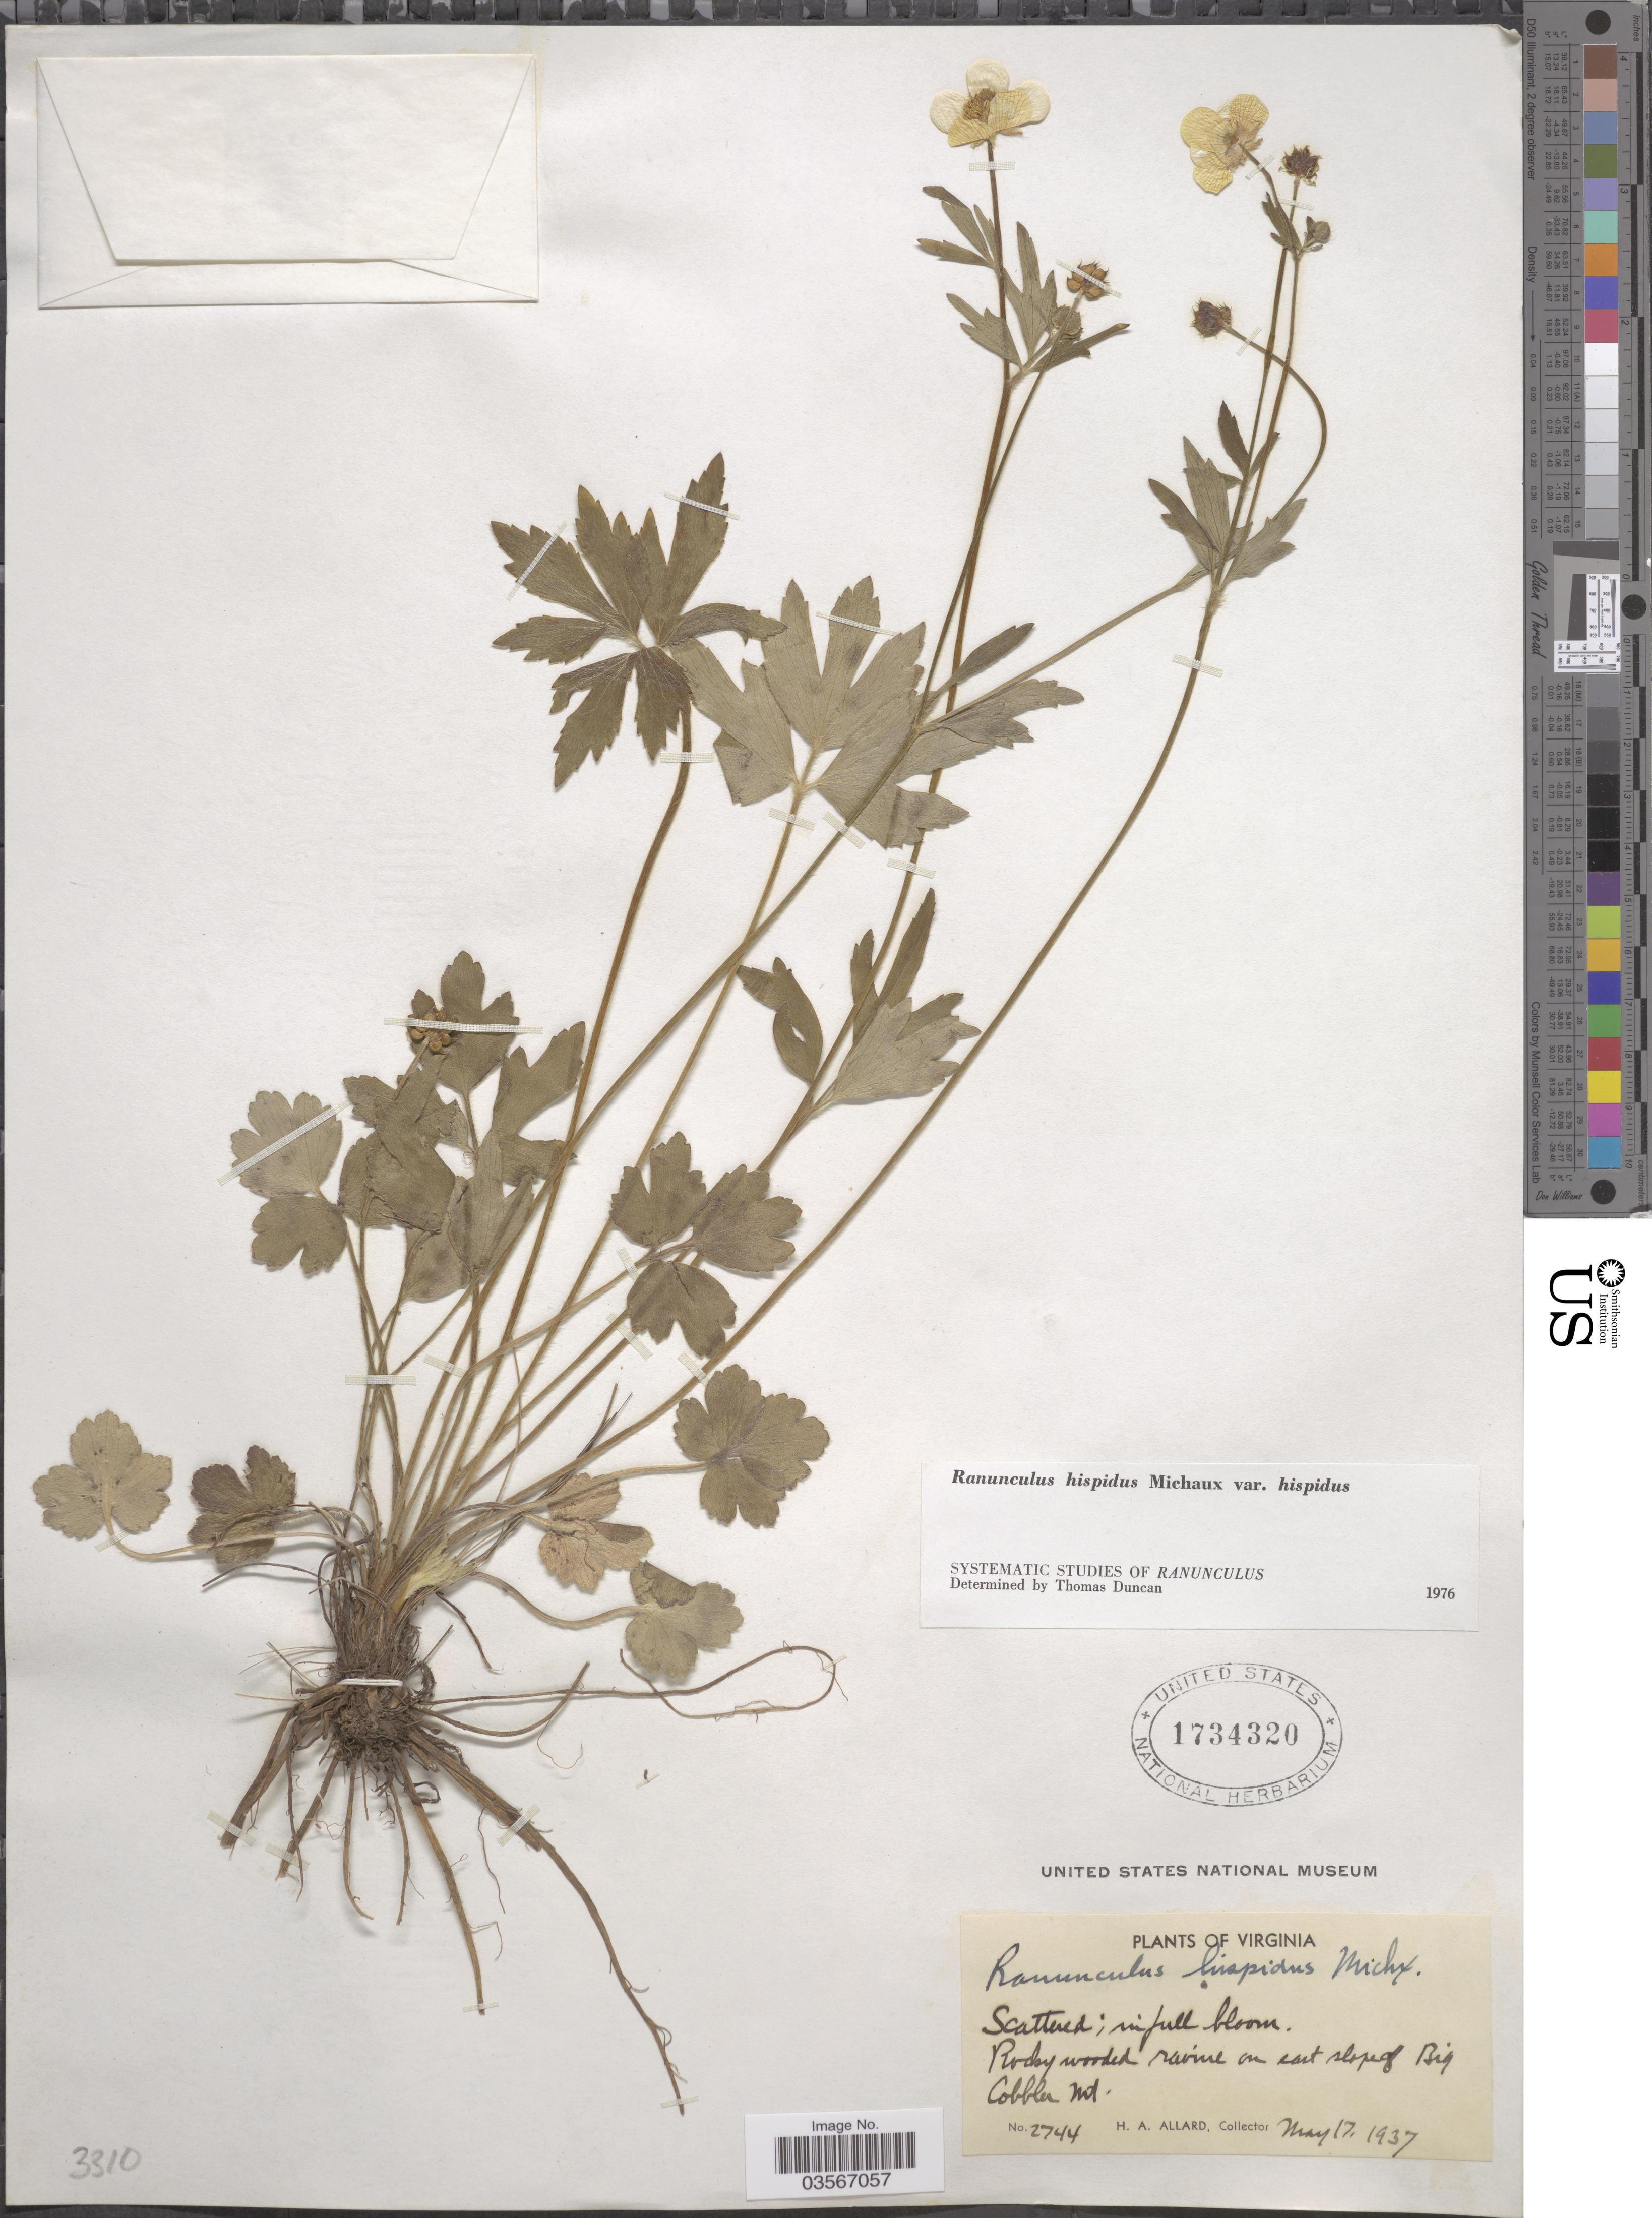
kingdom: Plantae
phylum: Tracheophyta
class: Magnoliopsida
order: Ranunculales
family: Ranunculaceae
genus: Ranunculus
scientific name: Ranunculus hispidus var. hispidus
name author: Michx.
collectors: H. A. Allard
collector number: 2744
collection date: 1937-05-17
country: United States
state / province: Virginia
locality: Rocky wooded ravine on east slope of Big Cobbler Mt.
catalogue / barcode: US 1734320